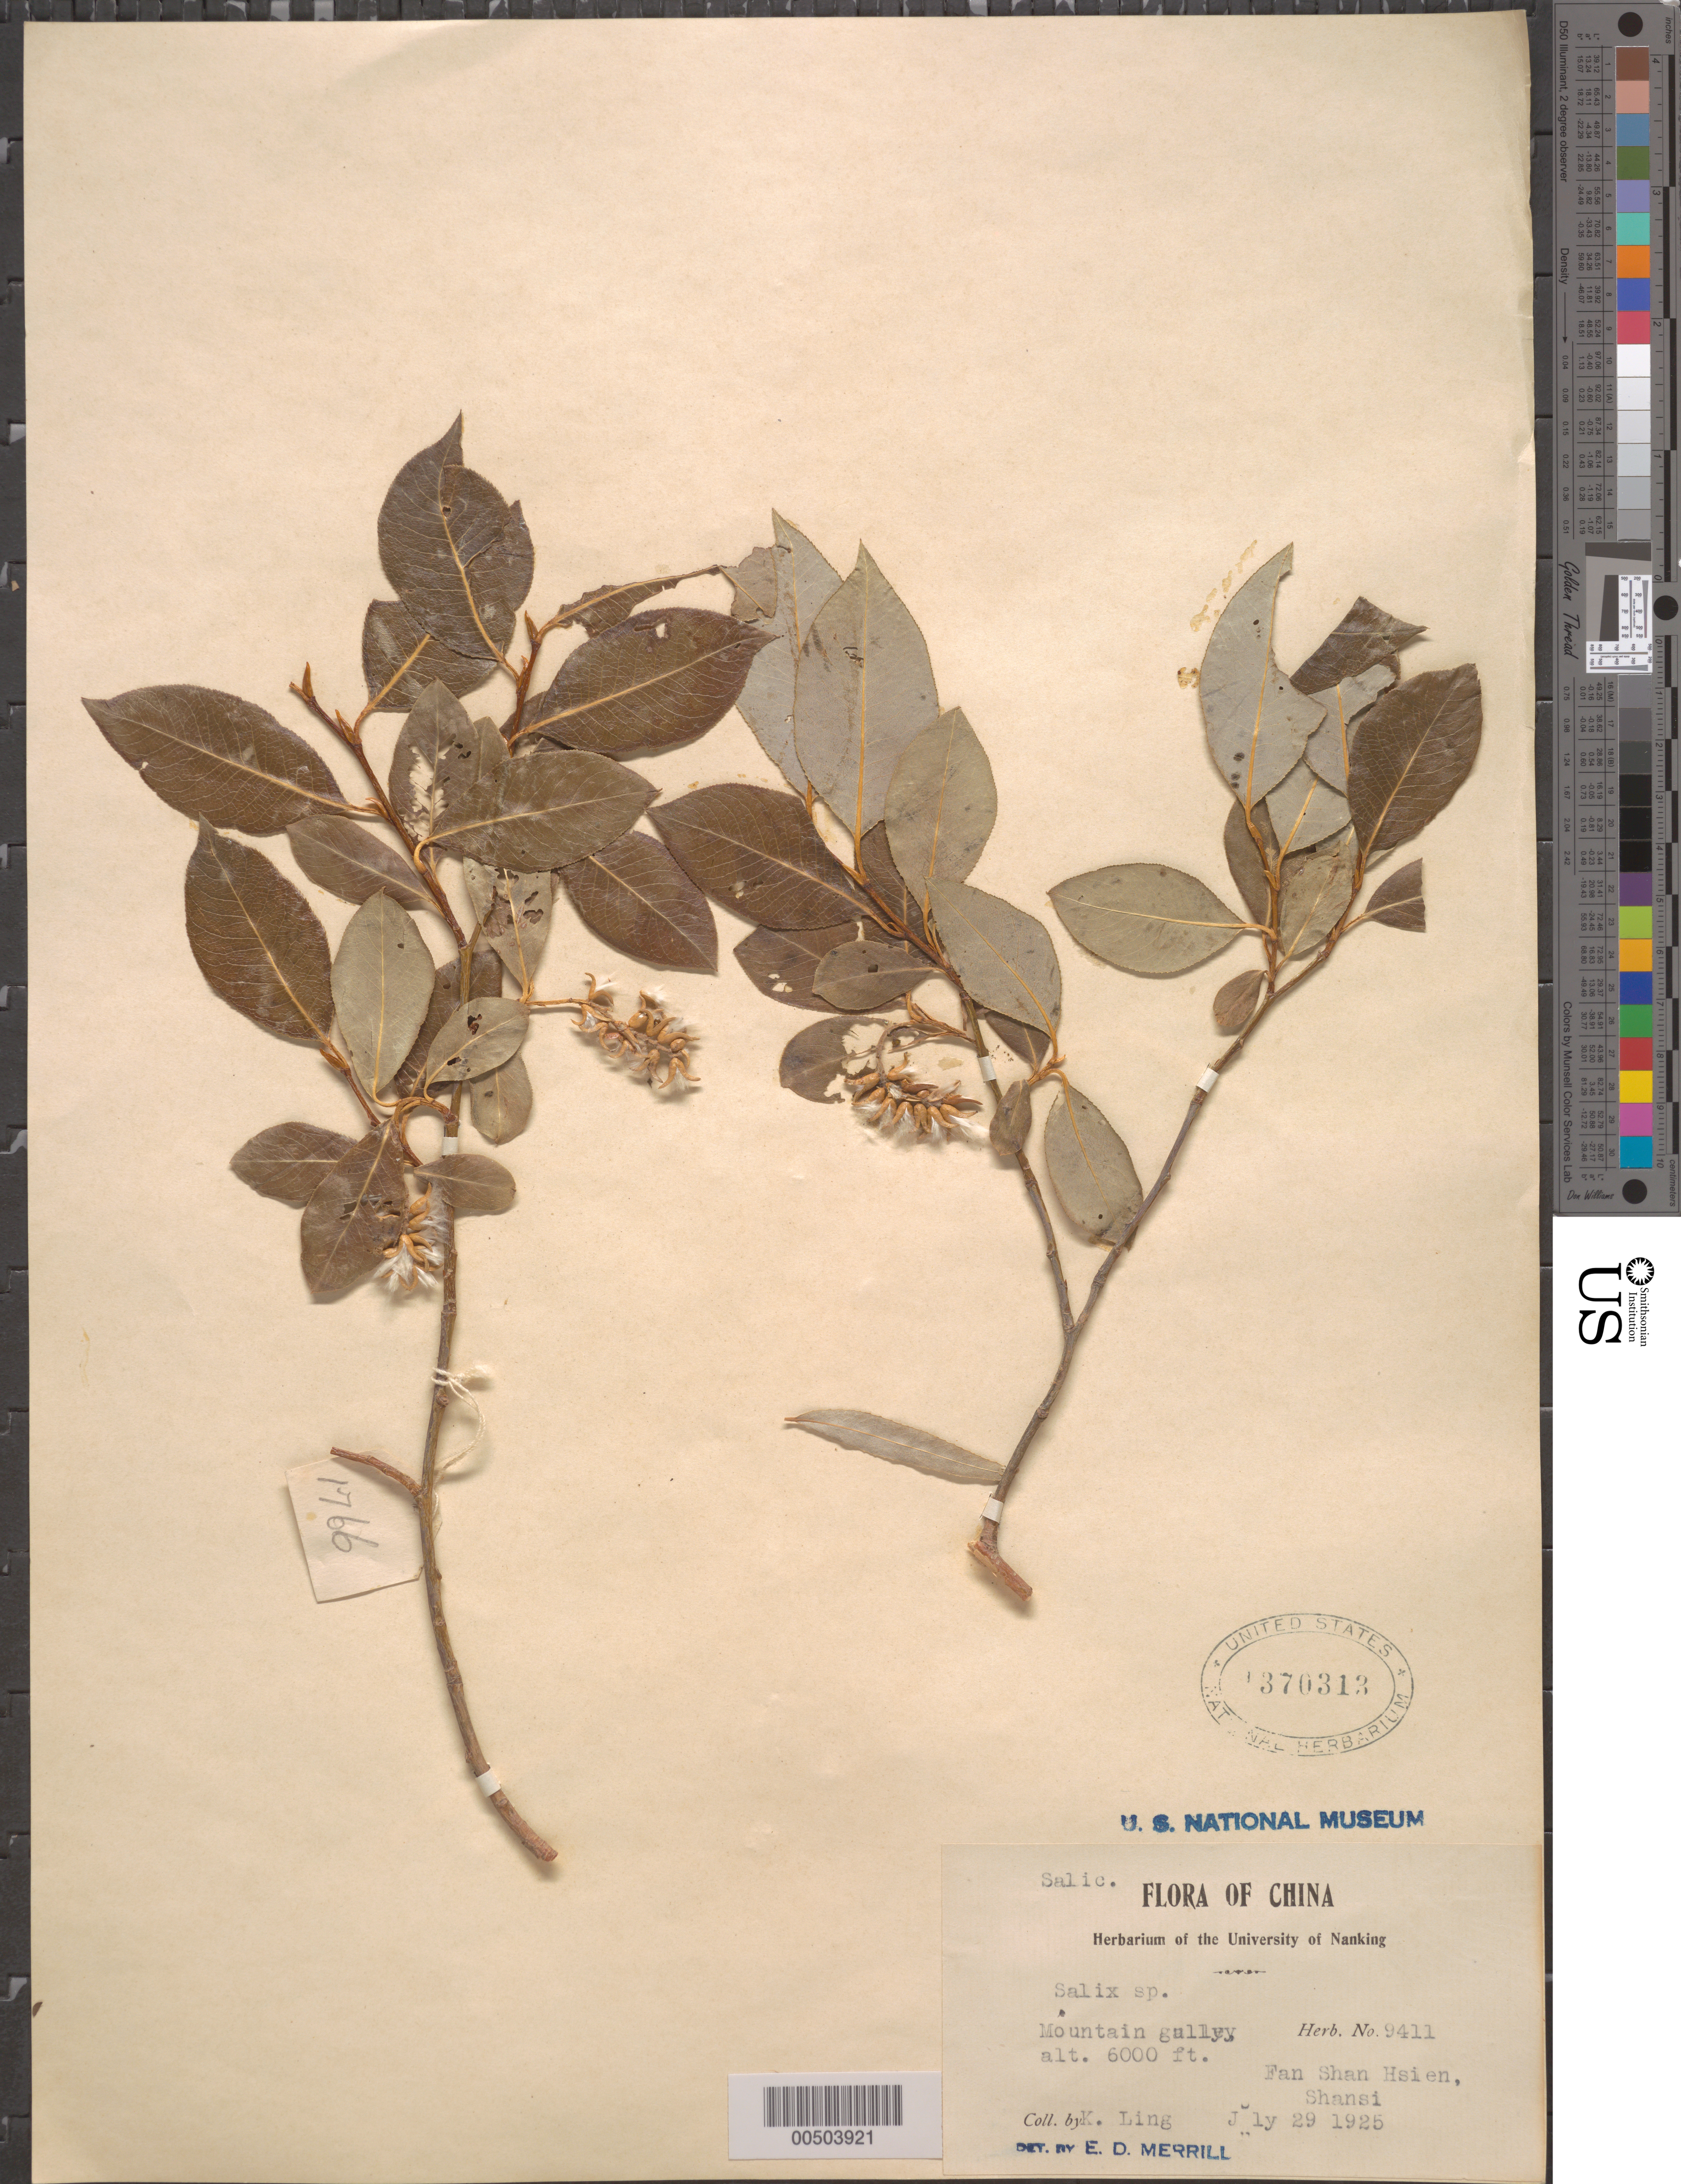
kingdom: Plantae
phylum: Tracheophyta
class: Magnoliopsida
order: Malpighiales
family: Salicaceae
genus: Salix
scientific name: Salix sp.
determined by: Merrill, Elmer D.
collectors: K. Ling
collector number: herb. no. 9411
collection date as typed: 29 Jul 1925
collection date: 1925-07-29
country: China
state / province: Shanxi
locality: Fan Shan District (Fang-shan Hsien or Fangshan Xian?), mountain gully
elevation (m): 1829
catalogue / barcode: US 370313